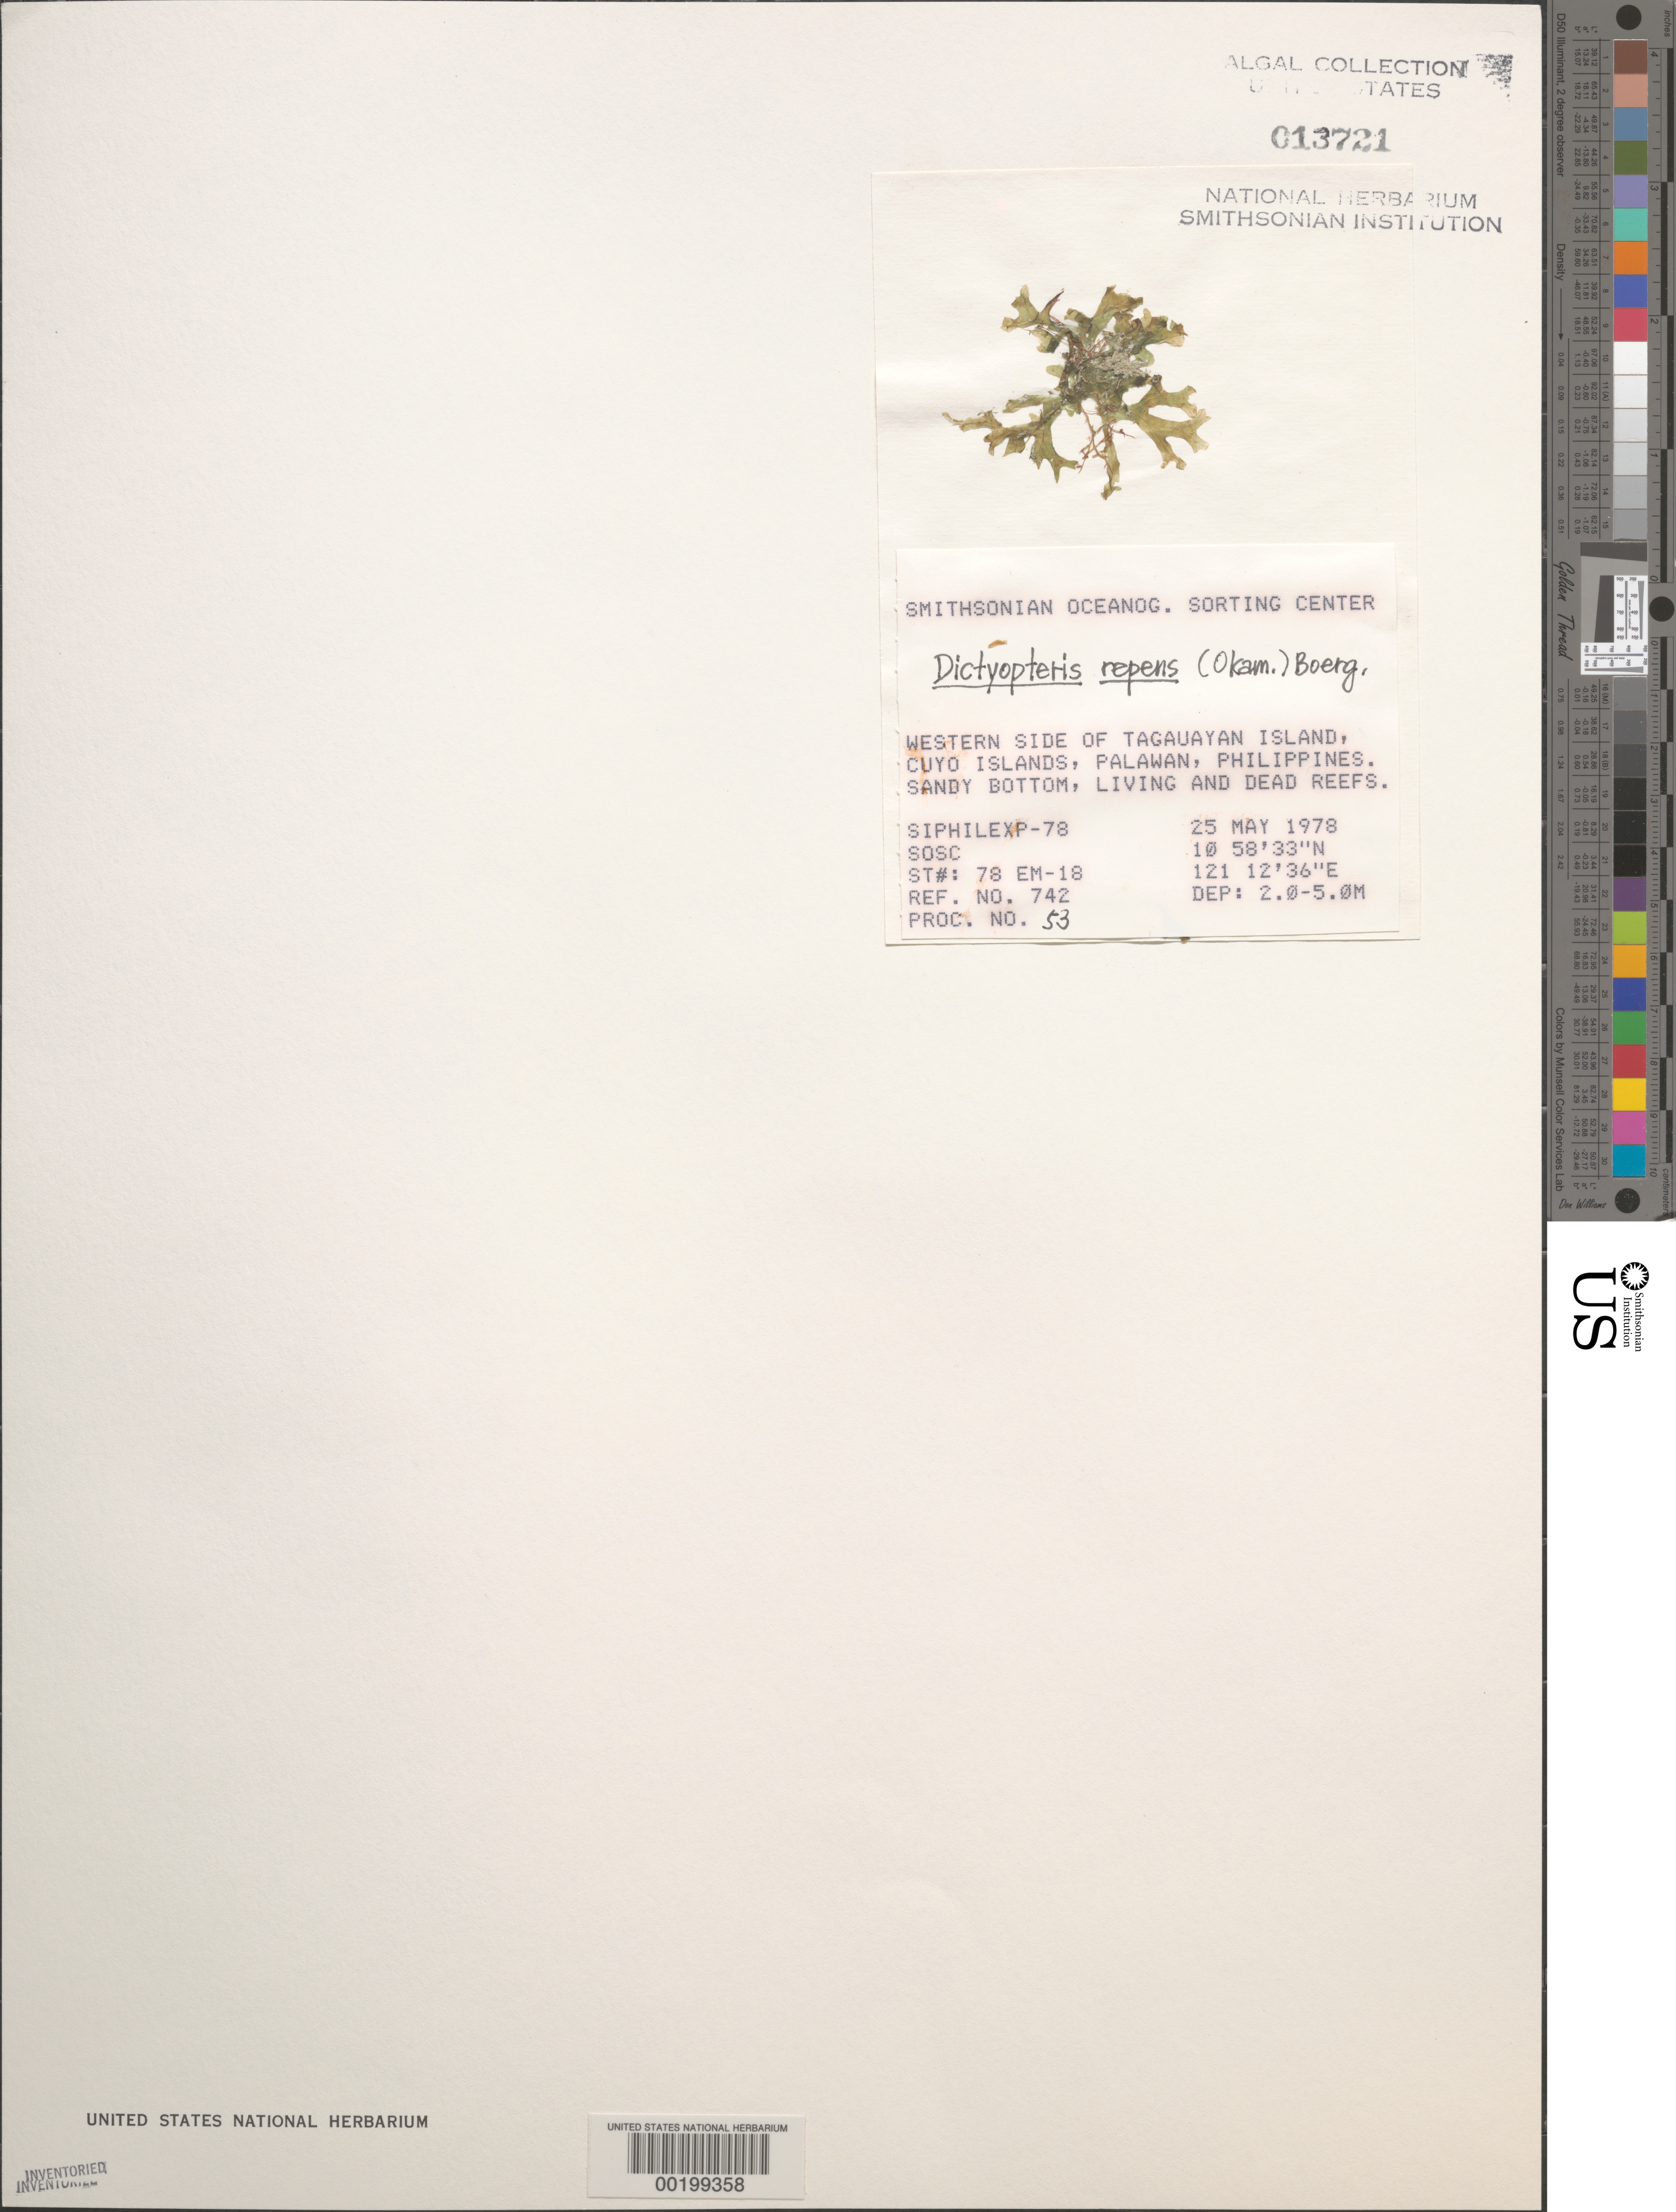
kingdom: Chromista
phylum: Ochrophyta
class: Phaeophyceae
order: Dictyotales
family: Dictyotaceae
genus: Dictyopteris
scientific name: Dictyopteris repens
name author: (Okamura) Børgesen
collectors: SOSC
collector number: Station 78 Em-18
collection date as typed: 25 May 1978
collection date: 1978-05-25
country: Philippines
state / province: Mimaropa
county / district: Palawan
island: Tagauayan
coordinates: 10 58' 33" N, 121 12' 36" E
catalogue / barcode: US 13721